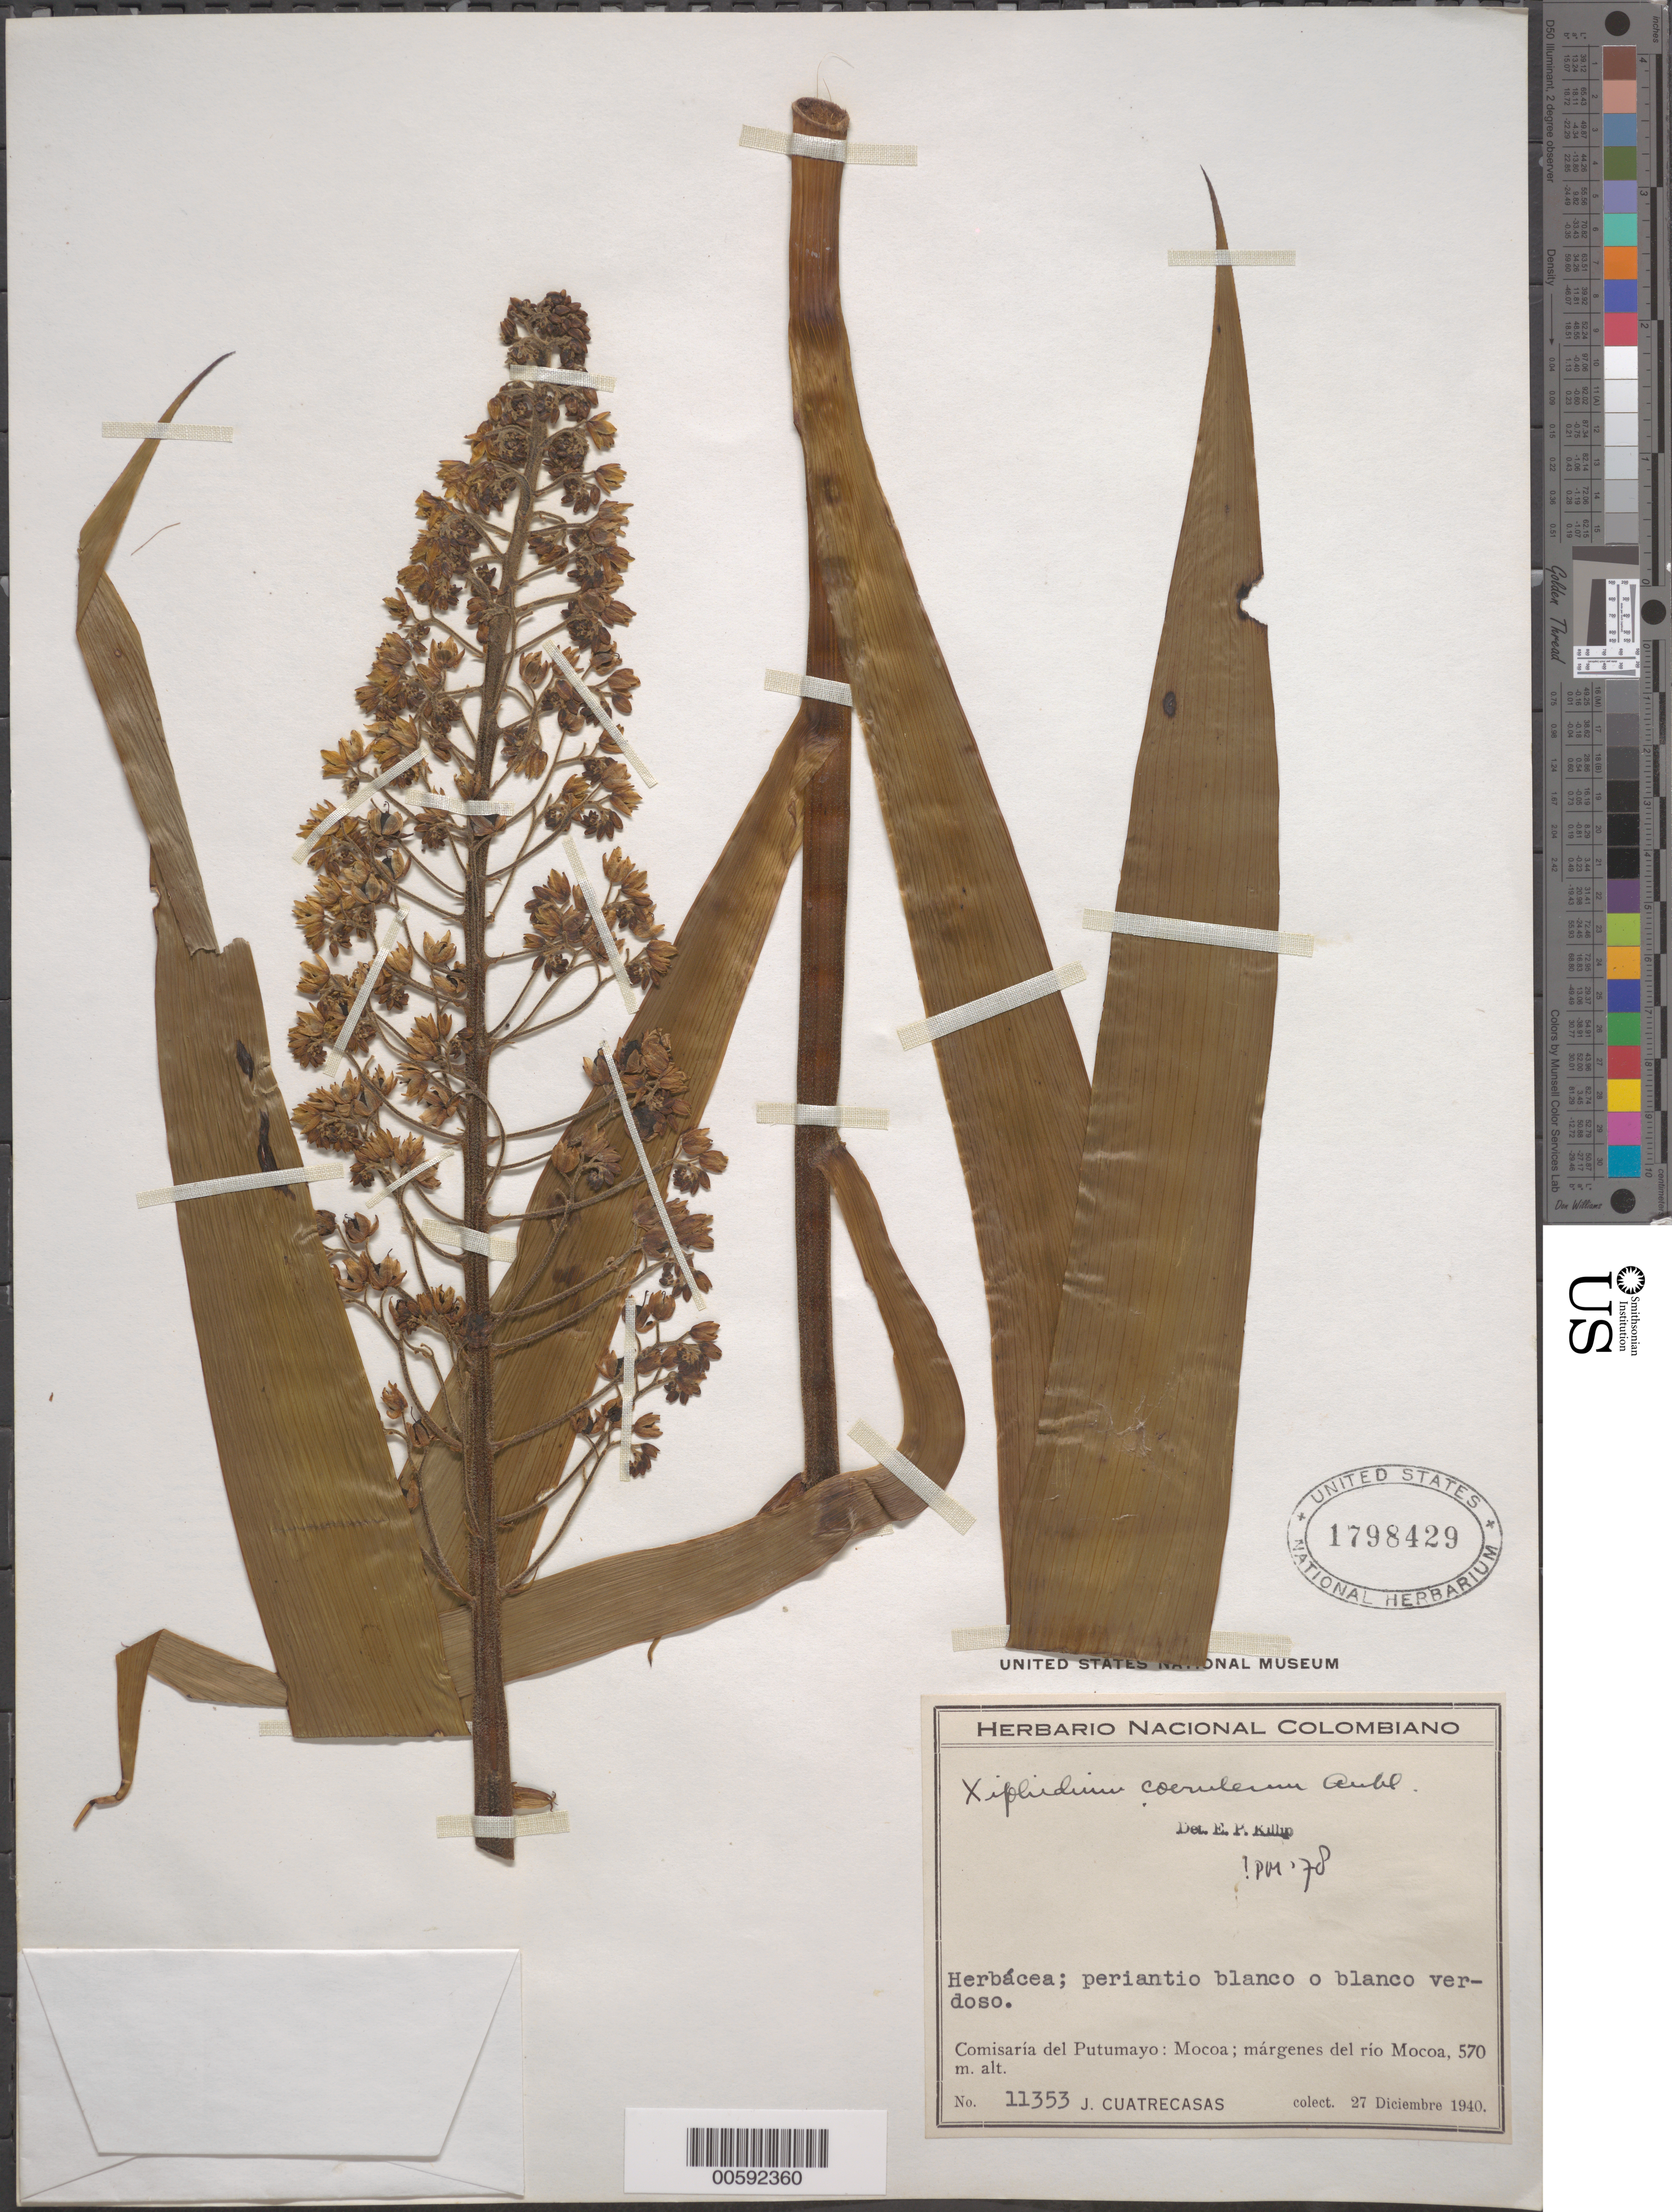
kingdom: Plantae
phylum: Tracheophyta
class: Liliopsida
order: Commelinales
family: Haemodoraceae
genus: Xiphidium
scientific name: Xiphidium caeruleum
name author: Aubl.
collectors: J. Cuatrecasas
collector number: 11353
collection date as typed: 27 Dec 1940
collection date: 1940-12-27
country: Colombia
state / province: Putumayo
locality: Mocoa, Margenes del Rio Mocoa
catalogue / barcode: US 1798429